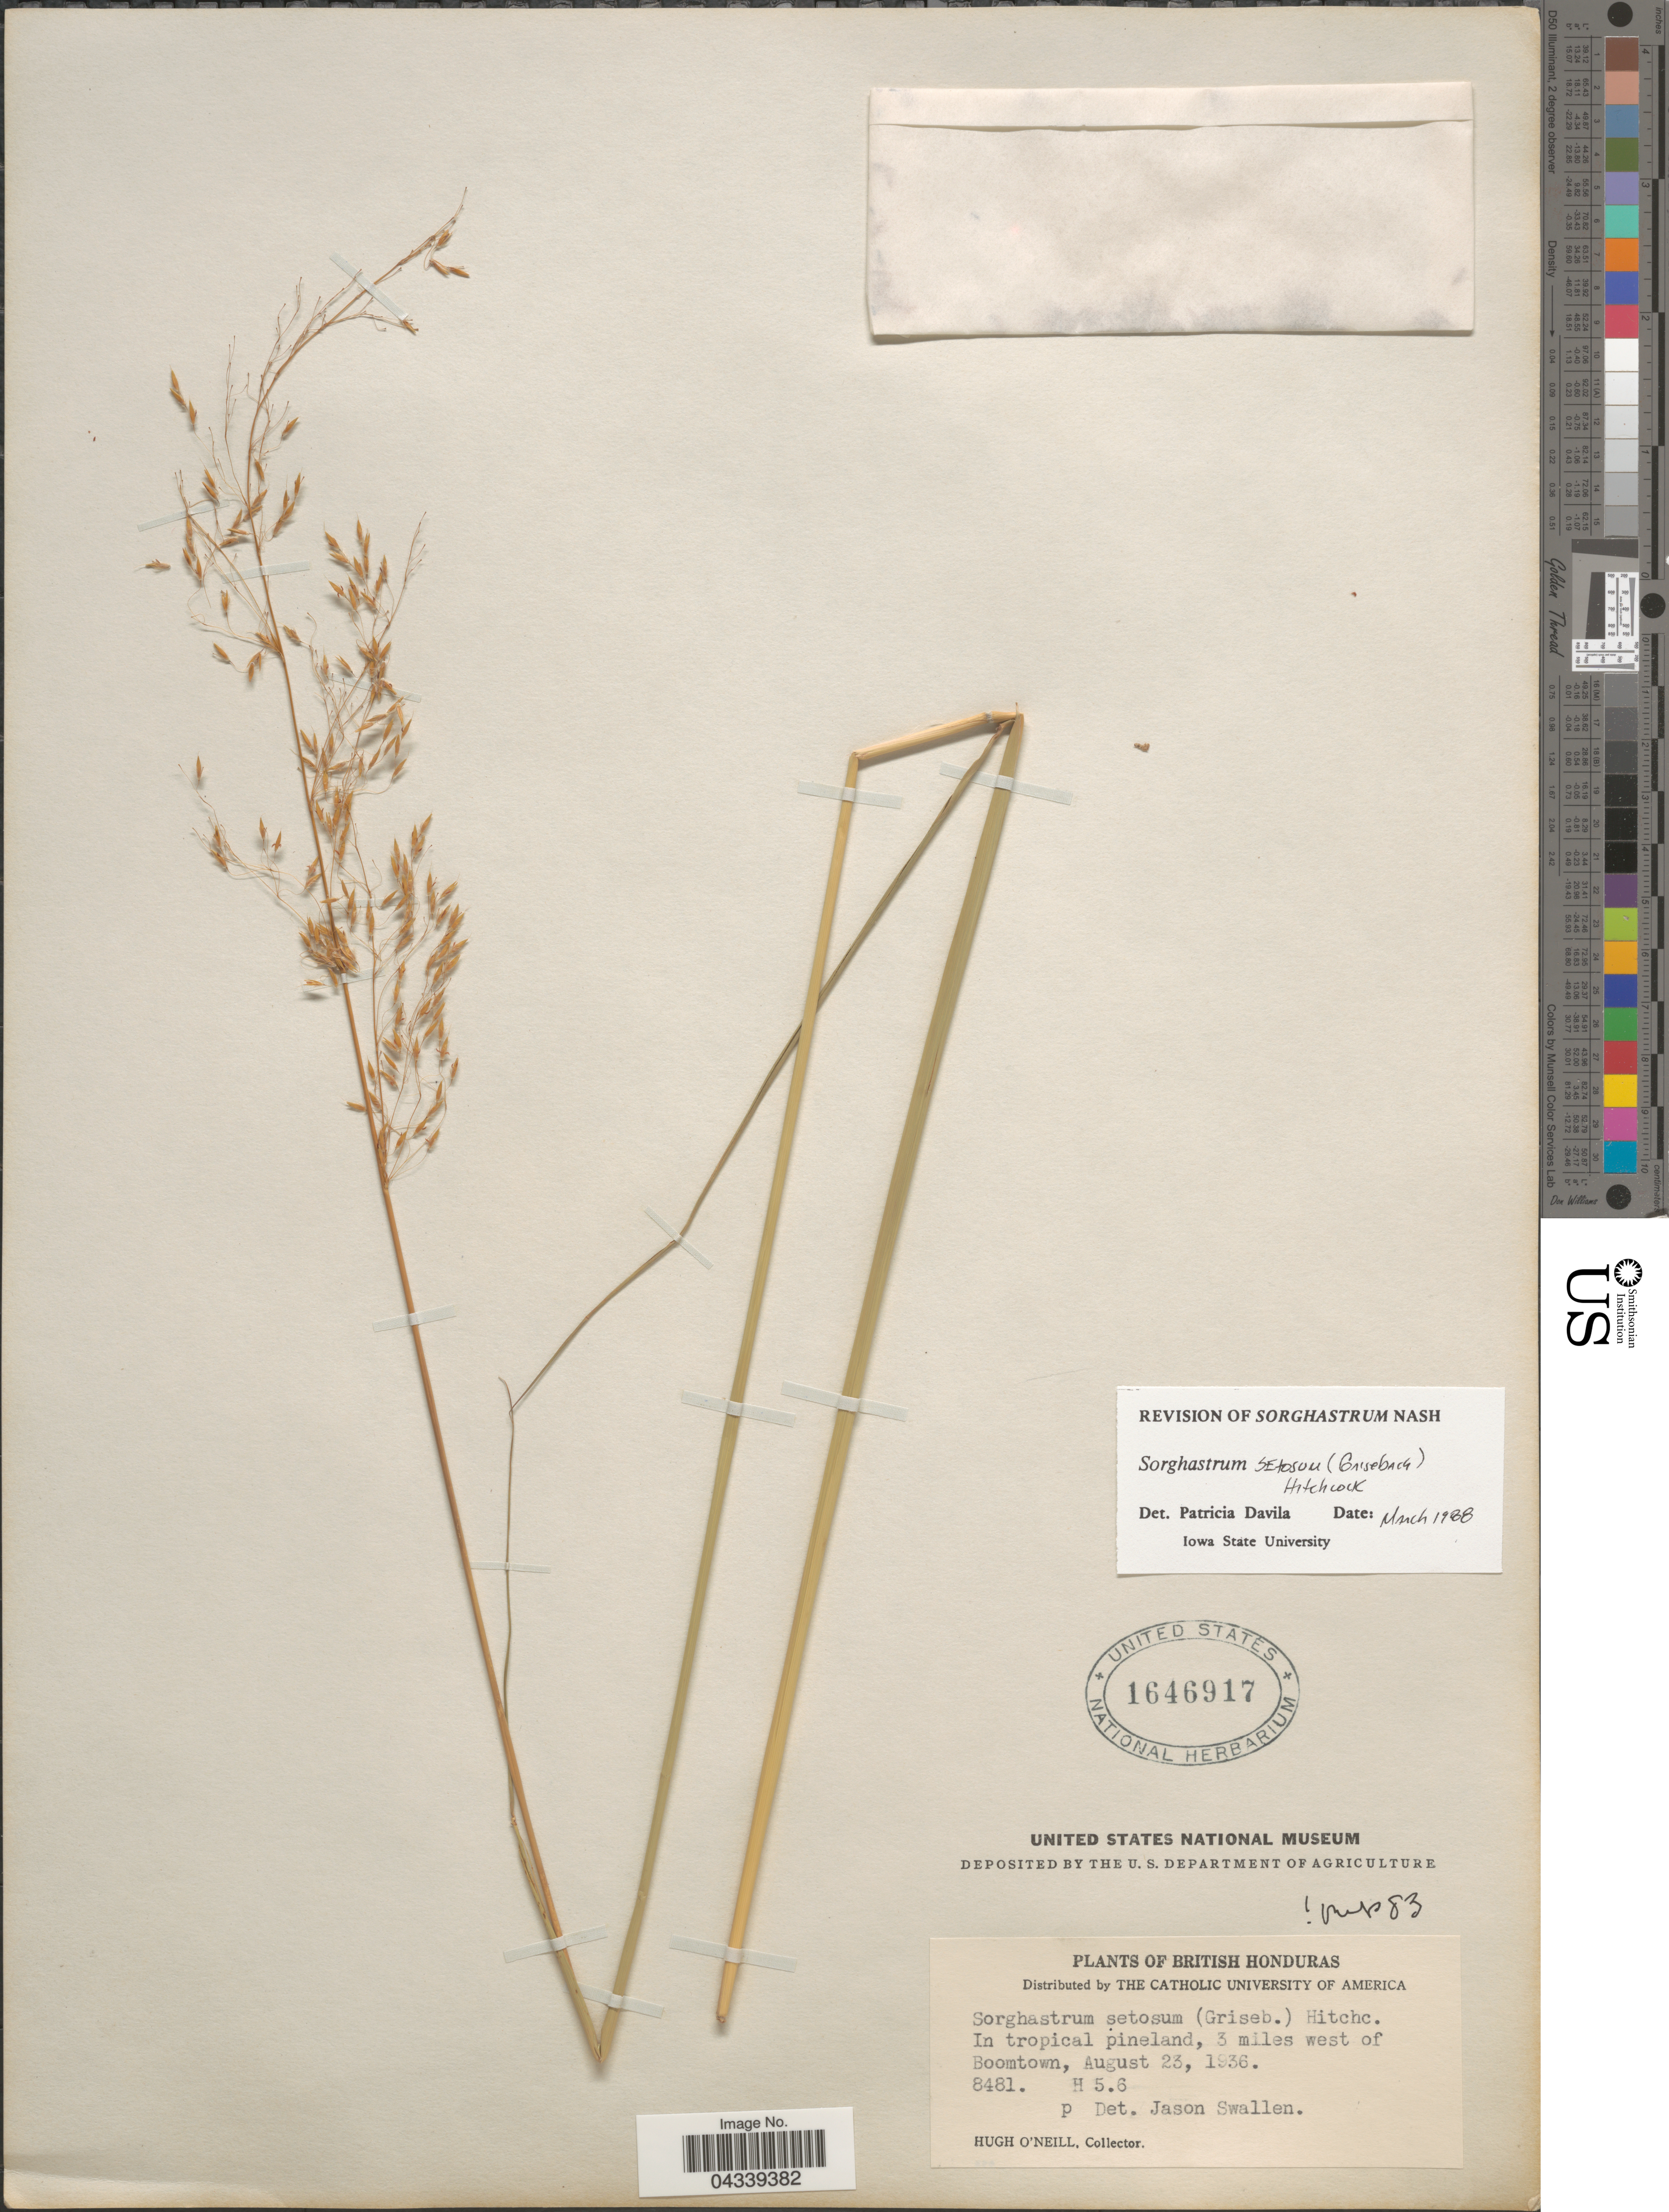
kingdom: Plantae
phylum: Tracheophyta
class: Liliopsida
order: Poales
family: Poaceae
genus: Sorghastrum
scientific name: Sorghastrum setosum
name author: (Griseb.) Hitchc.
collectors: H. O'Neill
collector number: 8481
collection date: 1936-08-23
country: Belize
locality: British Honduras. In tropical pineland, 3 miles west of Boomtown.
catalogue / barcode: US 1646917